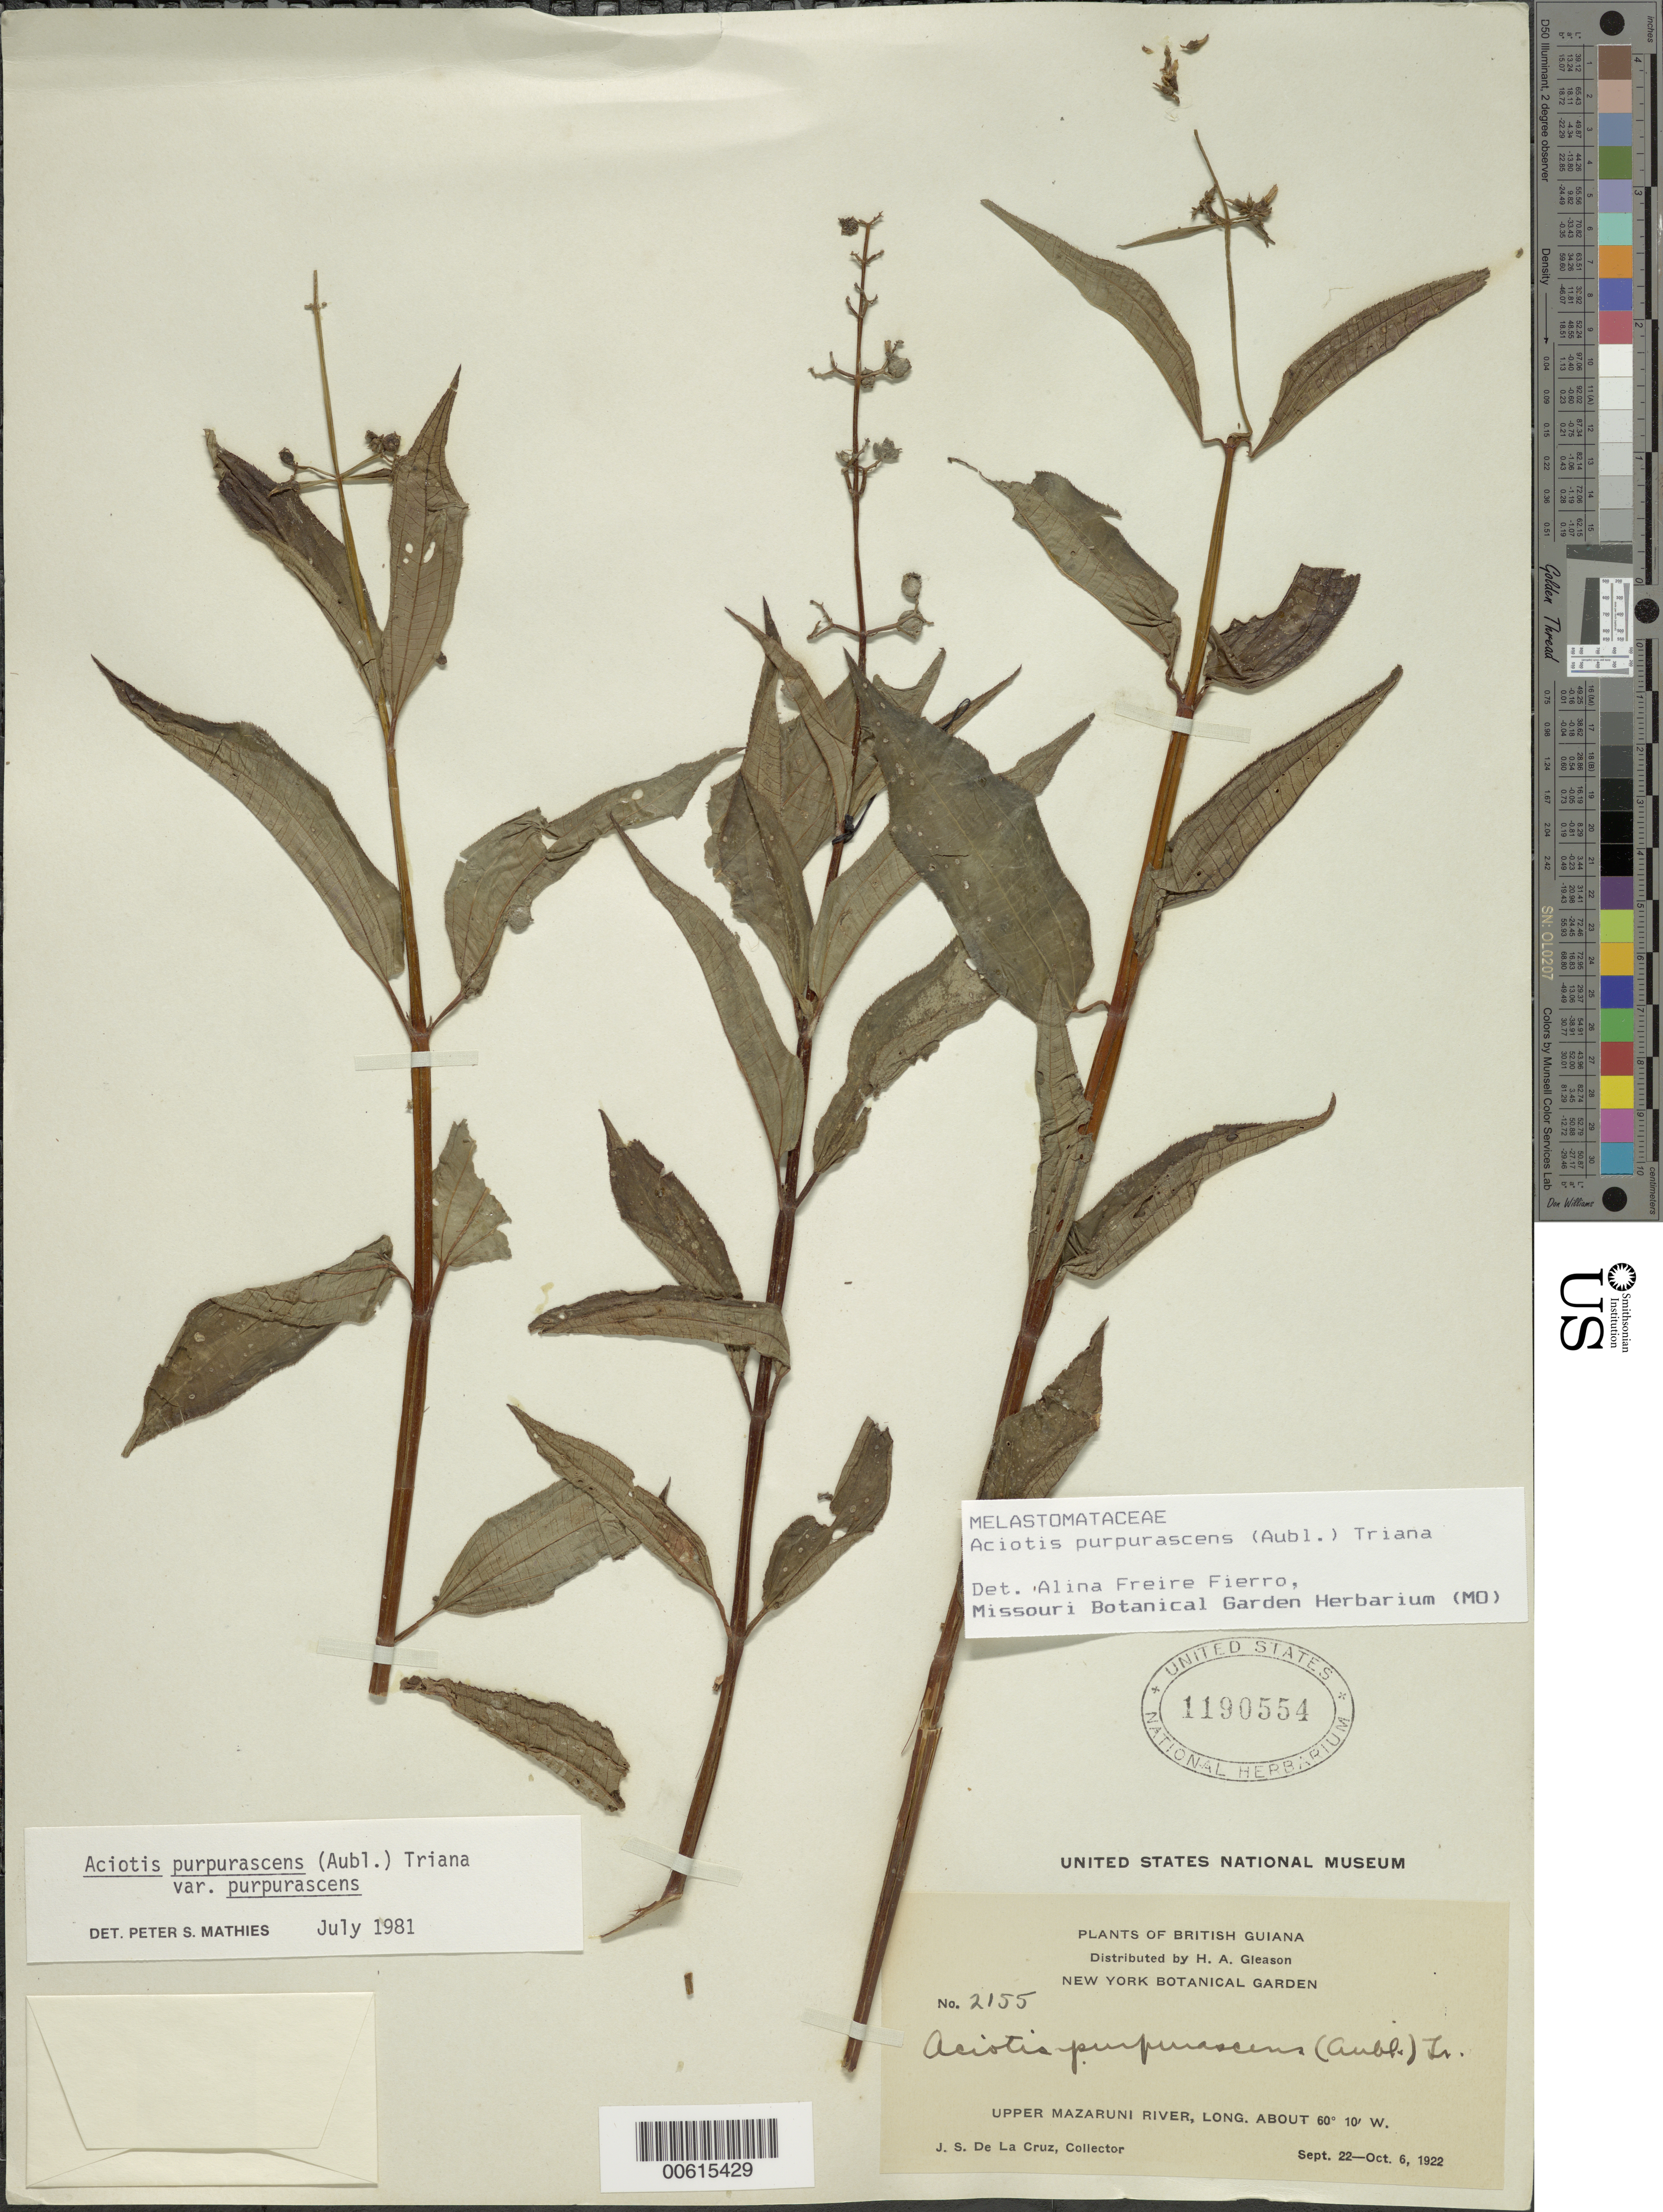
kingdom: Plantae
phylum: Tracheophyta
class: Magnoliopsida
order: Myrtales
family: Melastomataceae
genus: Aciotis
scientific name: Aciotis purpurascens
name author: (Aubl.) Triana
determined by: Freire-Fierro, A.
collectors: J. S. de la Cruz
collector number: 2155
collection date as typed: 22-Sep-22 to 6-Oct-22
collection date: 1922-09-22/1922-10-06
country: Guyana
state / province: Cuyuni-Mazaruni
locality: Upper Mazaruni R.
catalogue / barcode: US 1190554